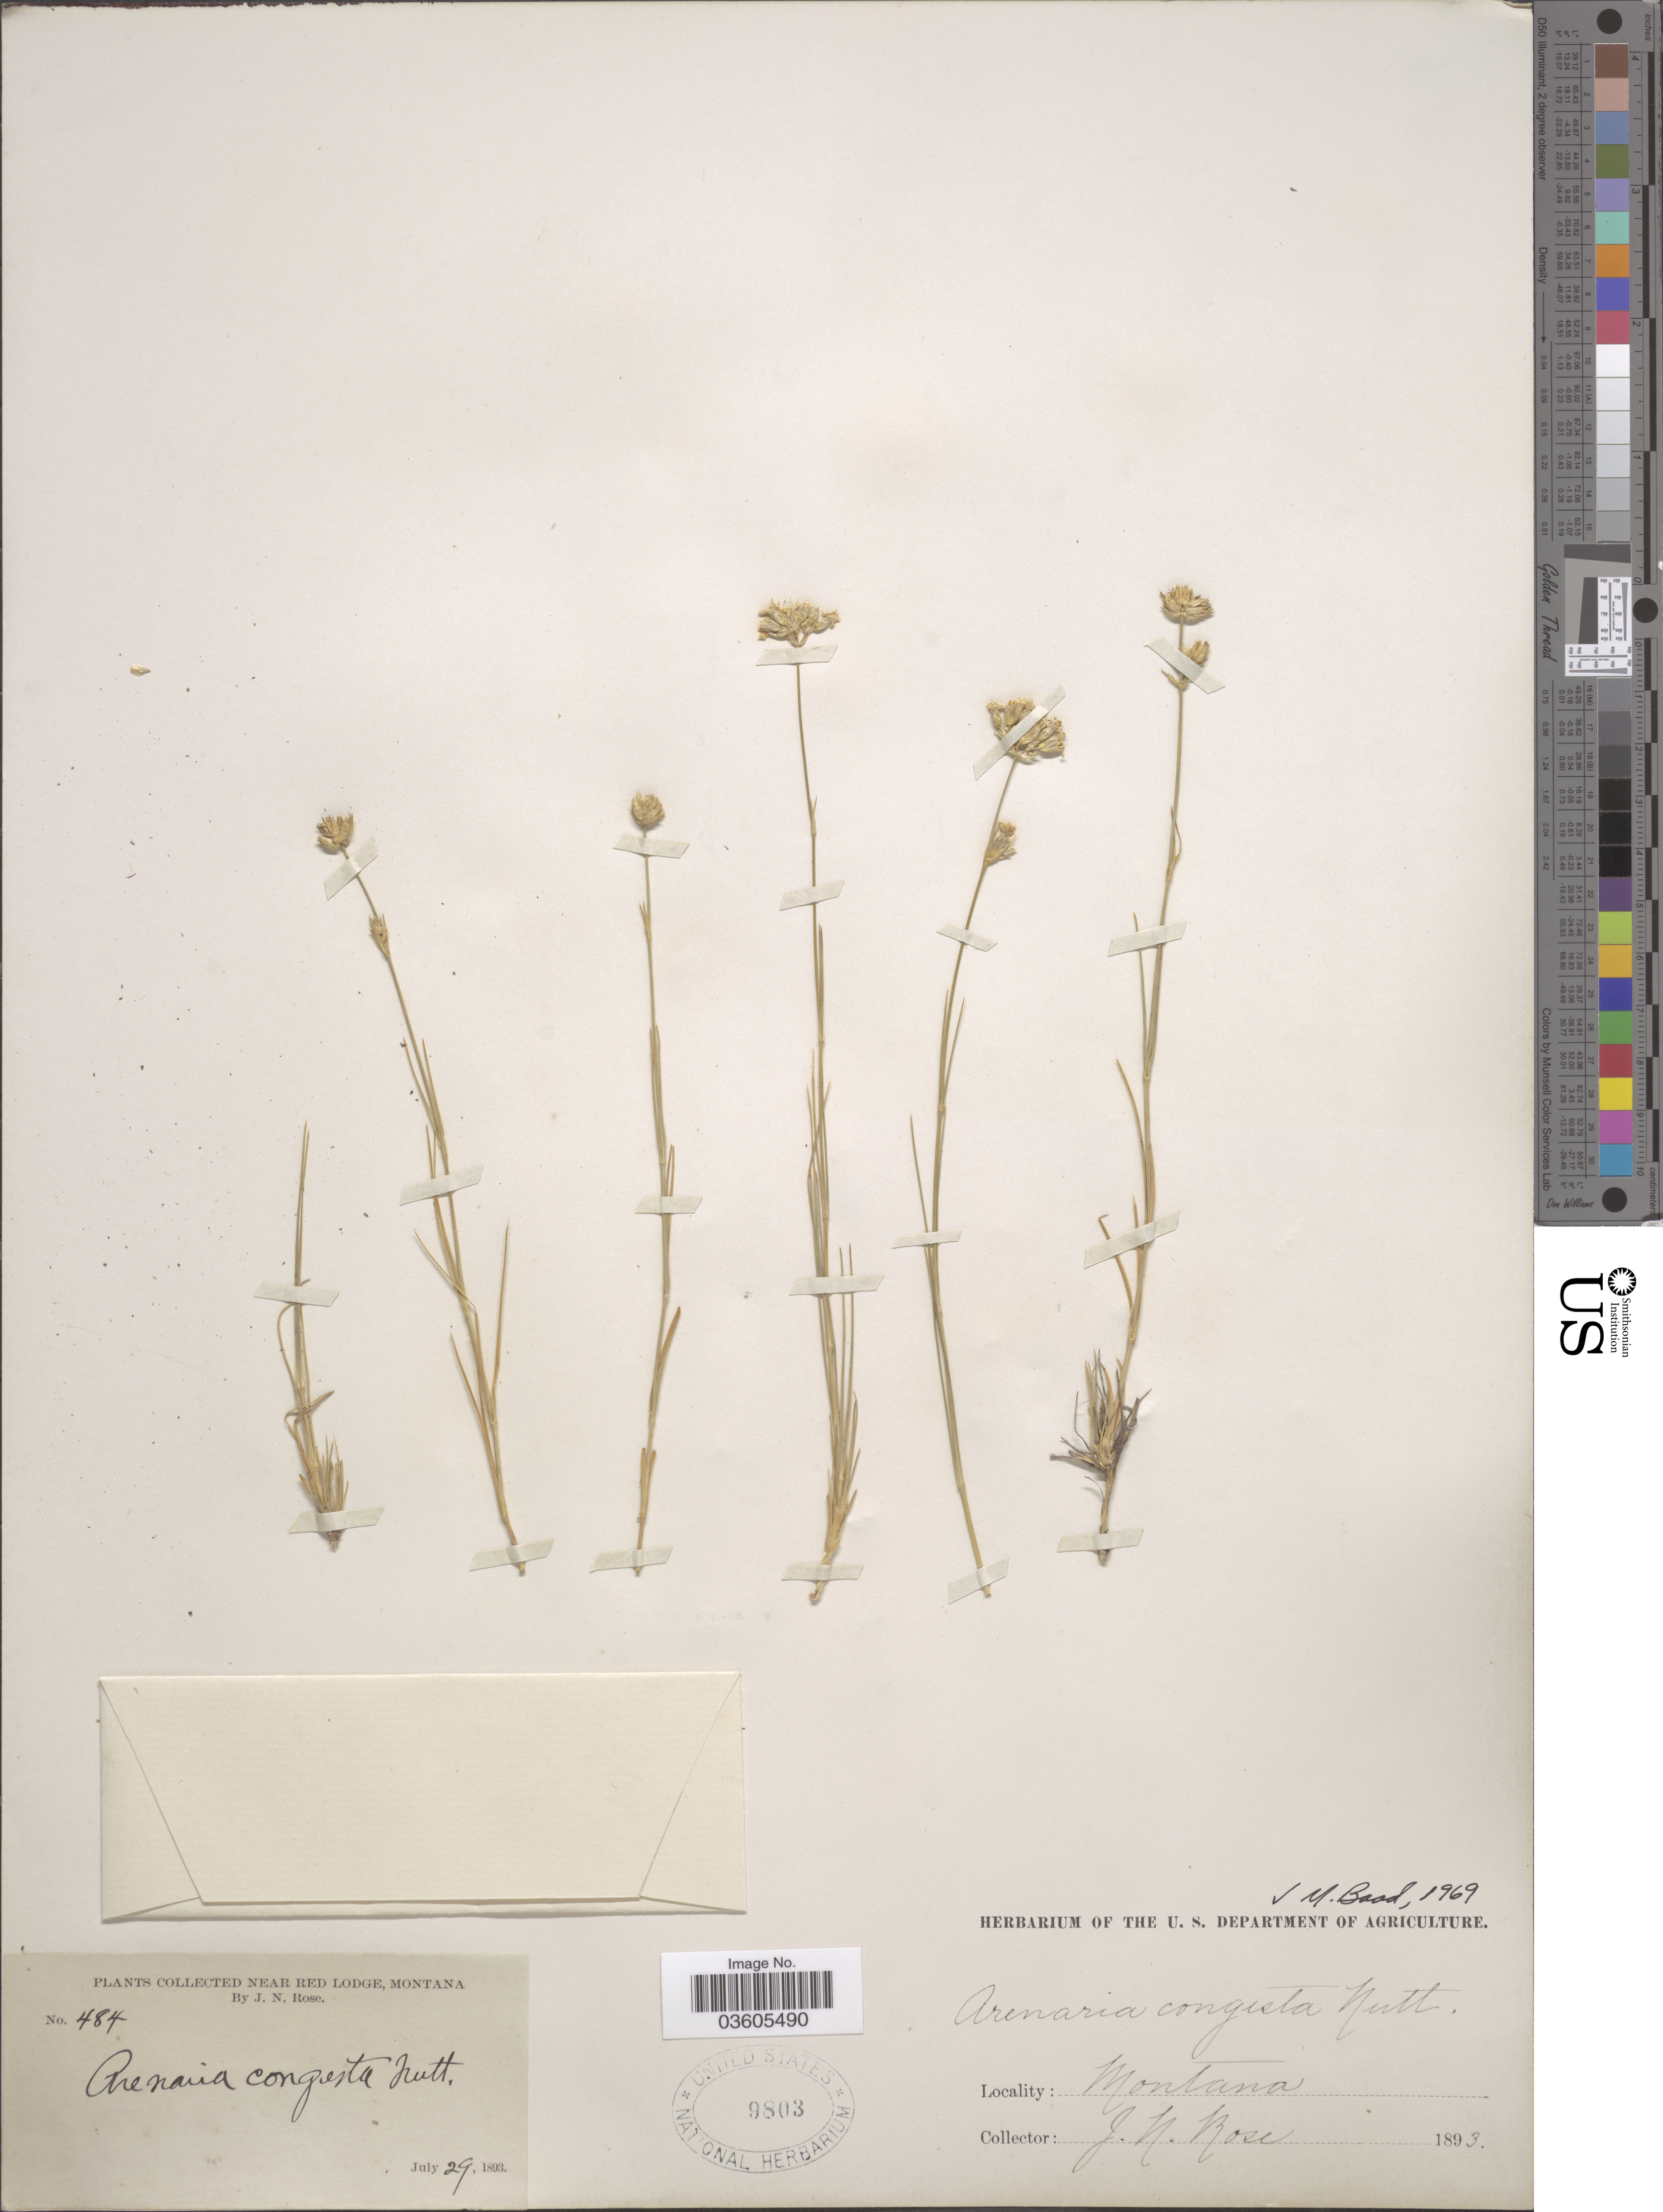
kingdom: Plantae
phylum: Tracheophyta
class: Magnoliopsida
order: Caryophyllales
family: Caryophyllaceae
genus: Eremogone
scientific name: Eremogone congesta var. congesta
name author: (Nutt.) Ikonn.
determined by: Strong, Mark T., (BOT), Smithsonian Institution - National Museum of Natural History (UNITED STATES)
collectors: J. N. Rose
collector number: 484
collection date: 1893-07-29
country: United States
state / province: Montana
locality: Near Red Lodge.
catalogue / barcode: US 9803